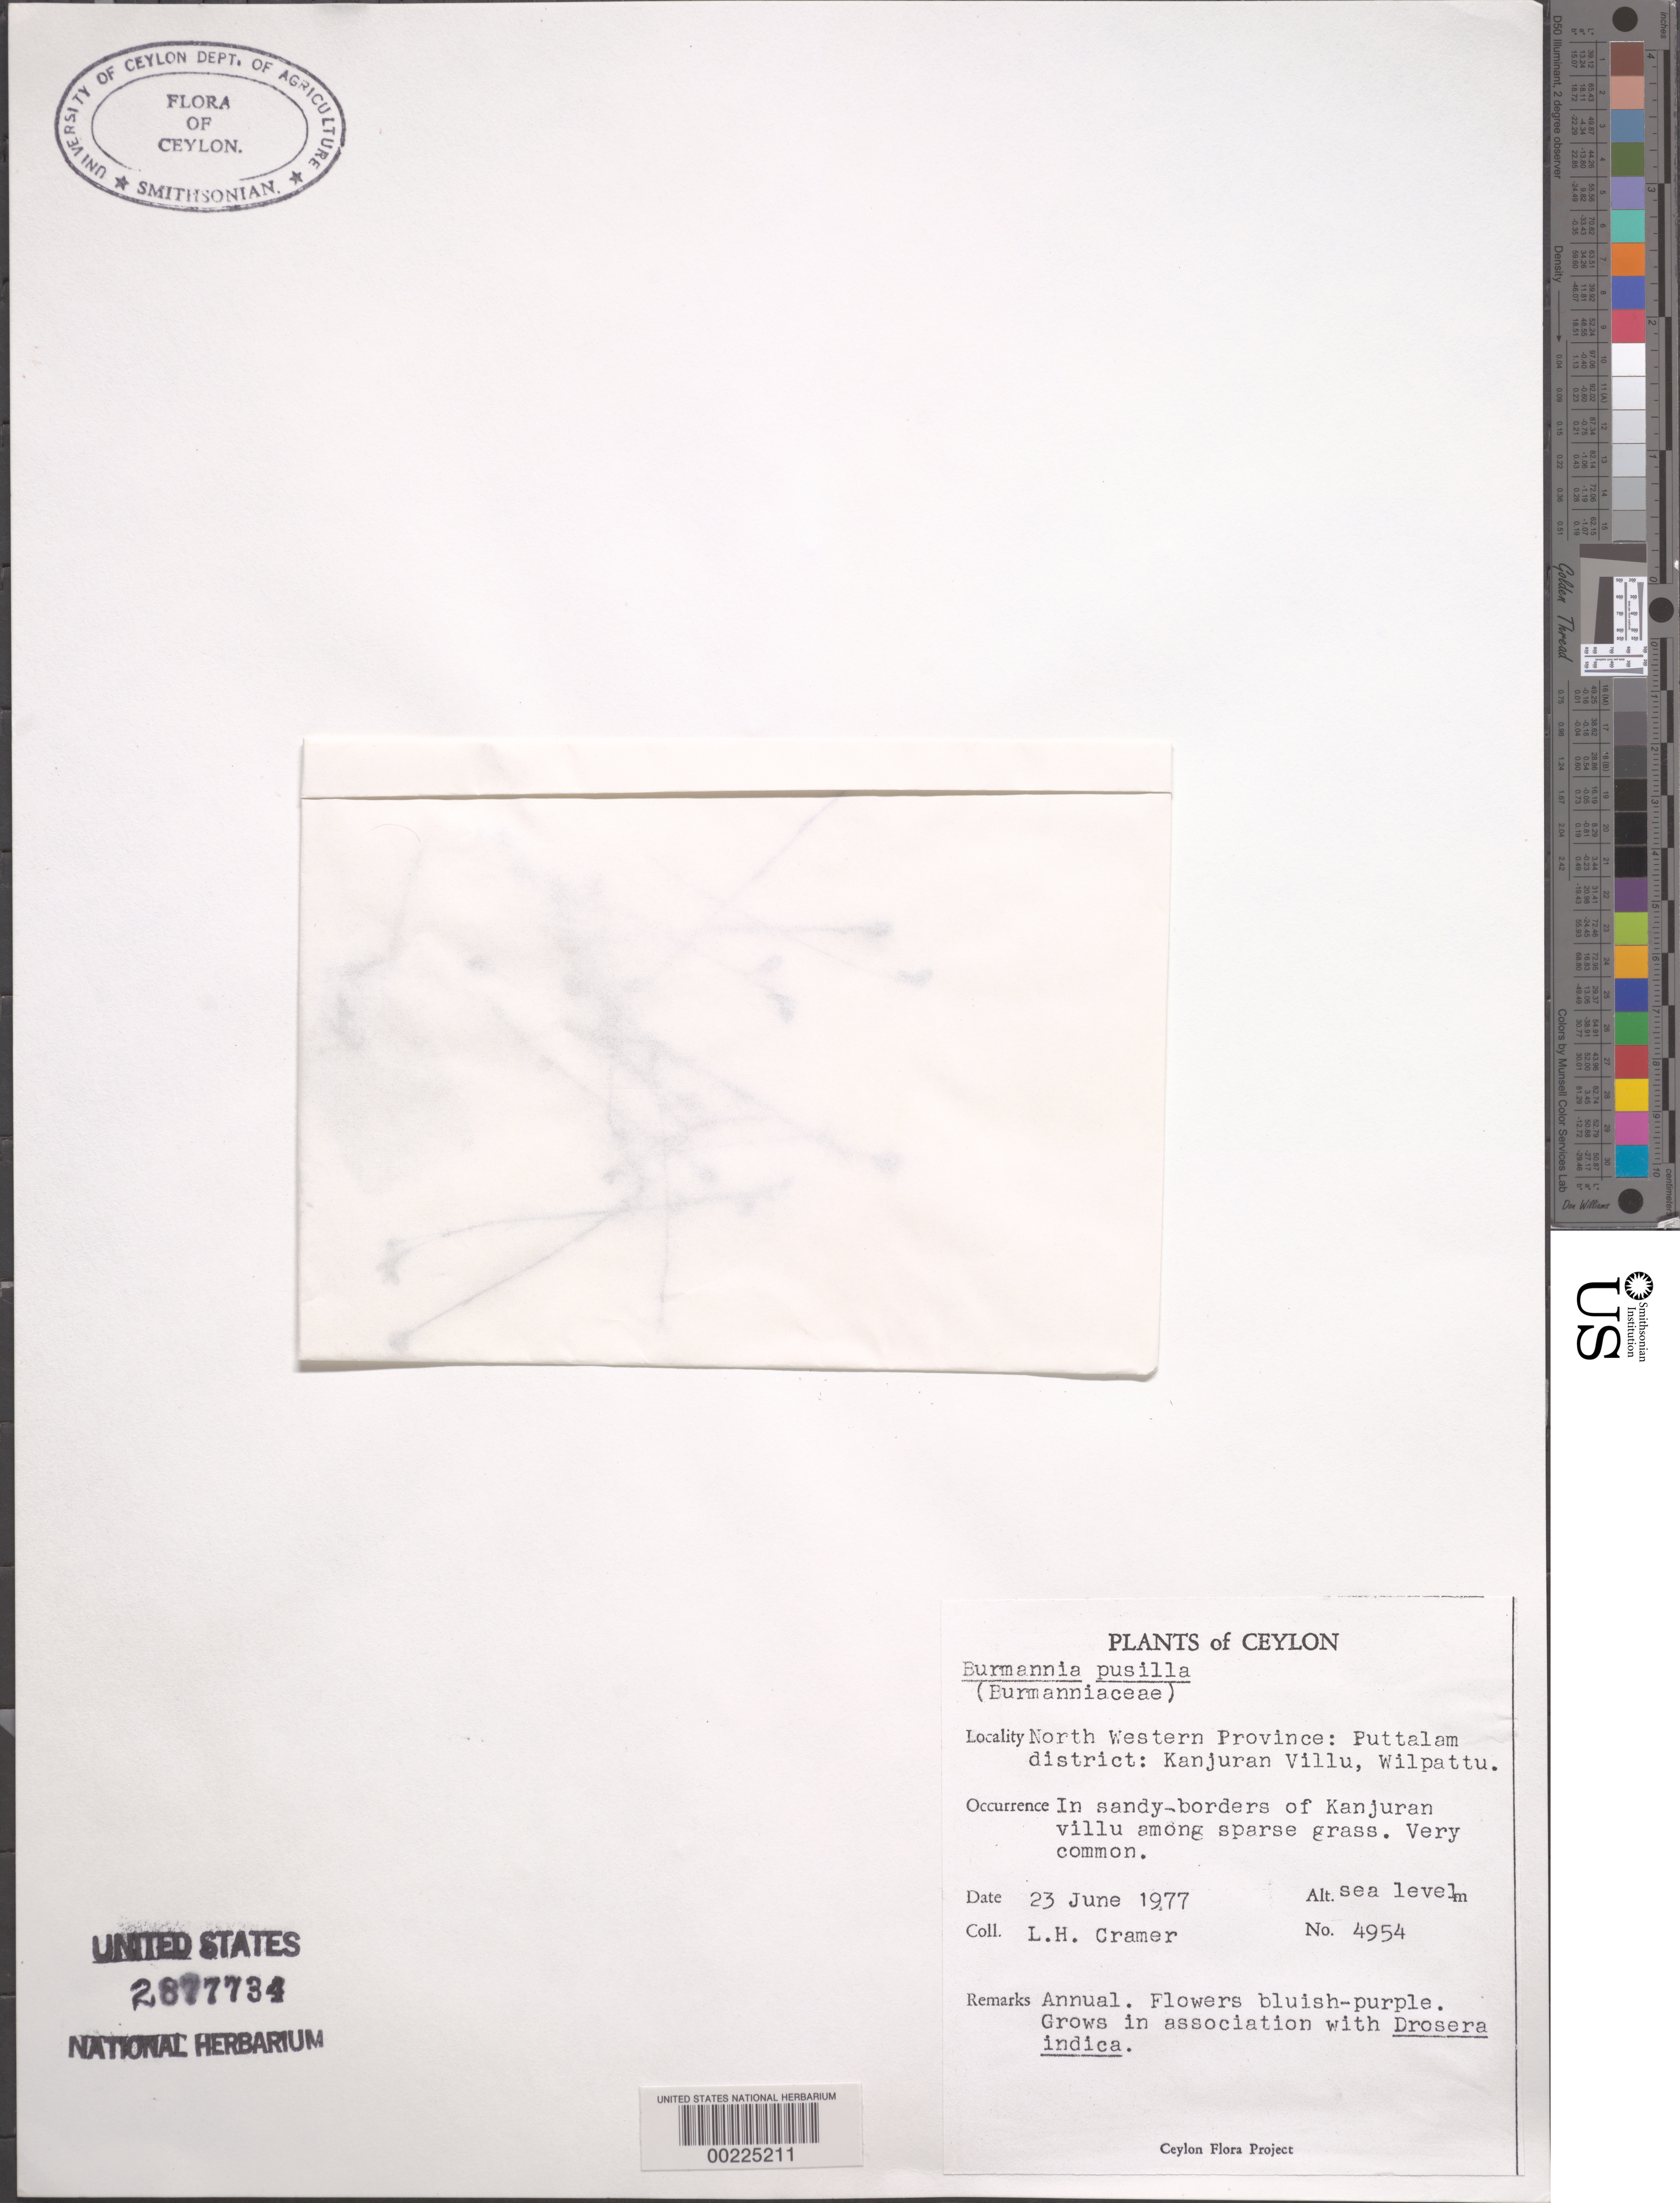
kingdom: Plantae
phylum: Tracheophyta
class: Liliopsida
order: Dioscoreales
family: Burmanniaceae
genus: Burmannia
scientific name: Burmannia pusilla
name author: Thwaites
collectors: L. H. Cramer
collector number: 4954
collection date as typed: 23 Jun 1977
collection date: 1977-06-23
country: Sri Lanka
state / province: North Western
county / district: Puttalam Dist.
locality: Kanjuran villu, willpattu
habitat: In sandy borders of kanjuran villu among sparse grass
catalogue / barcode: US 2877734